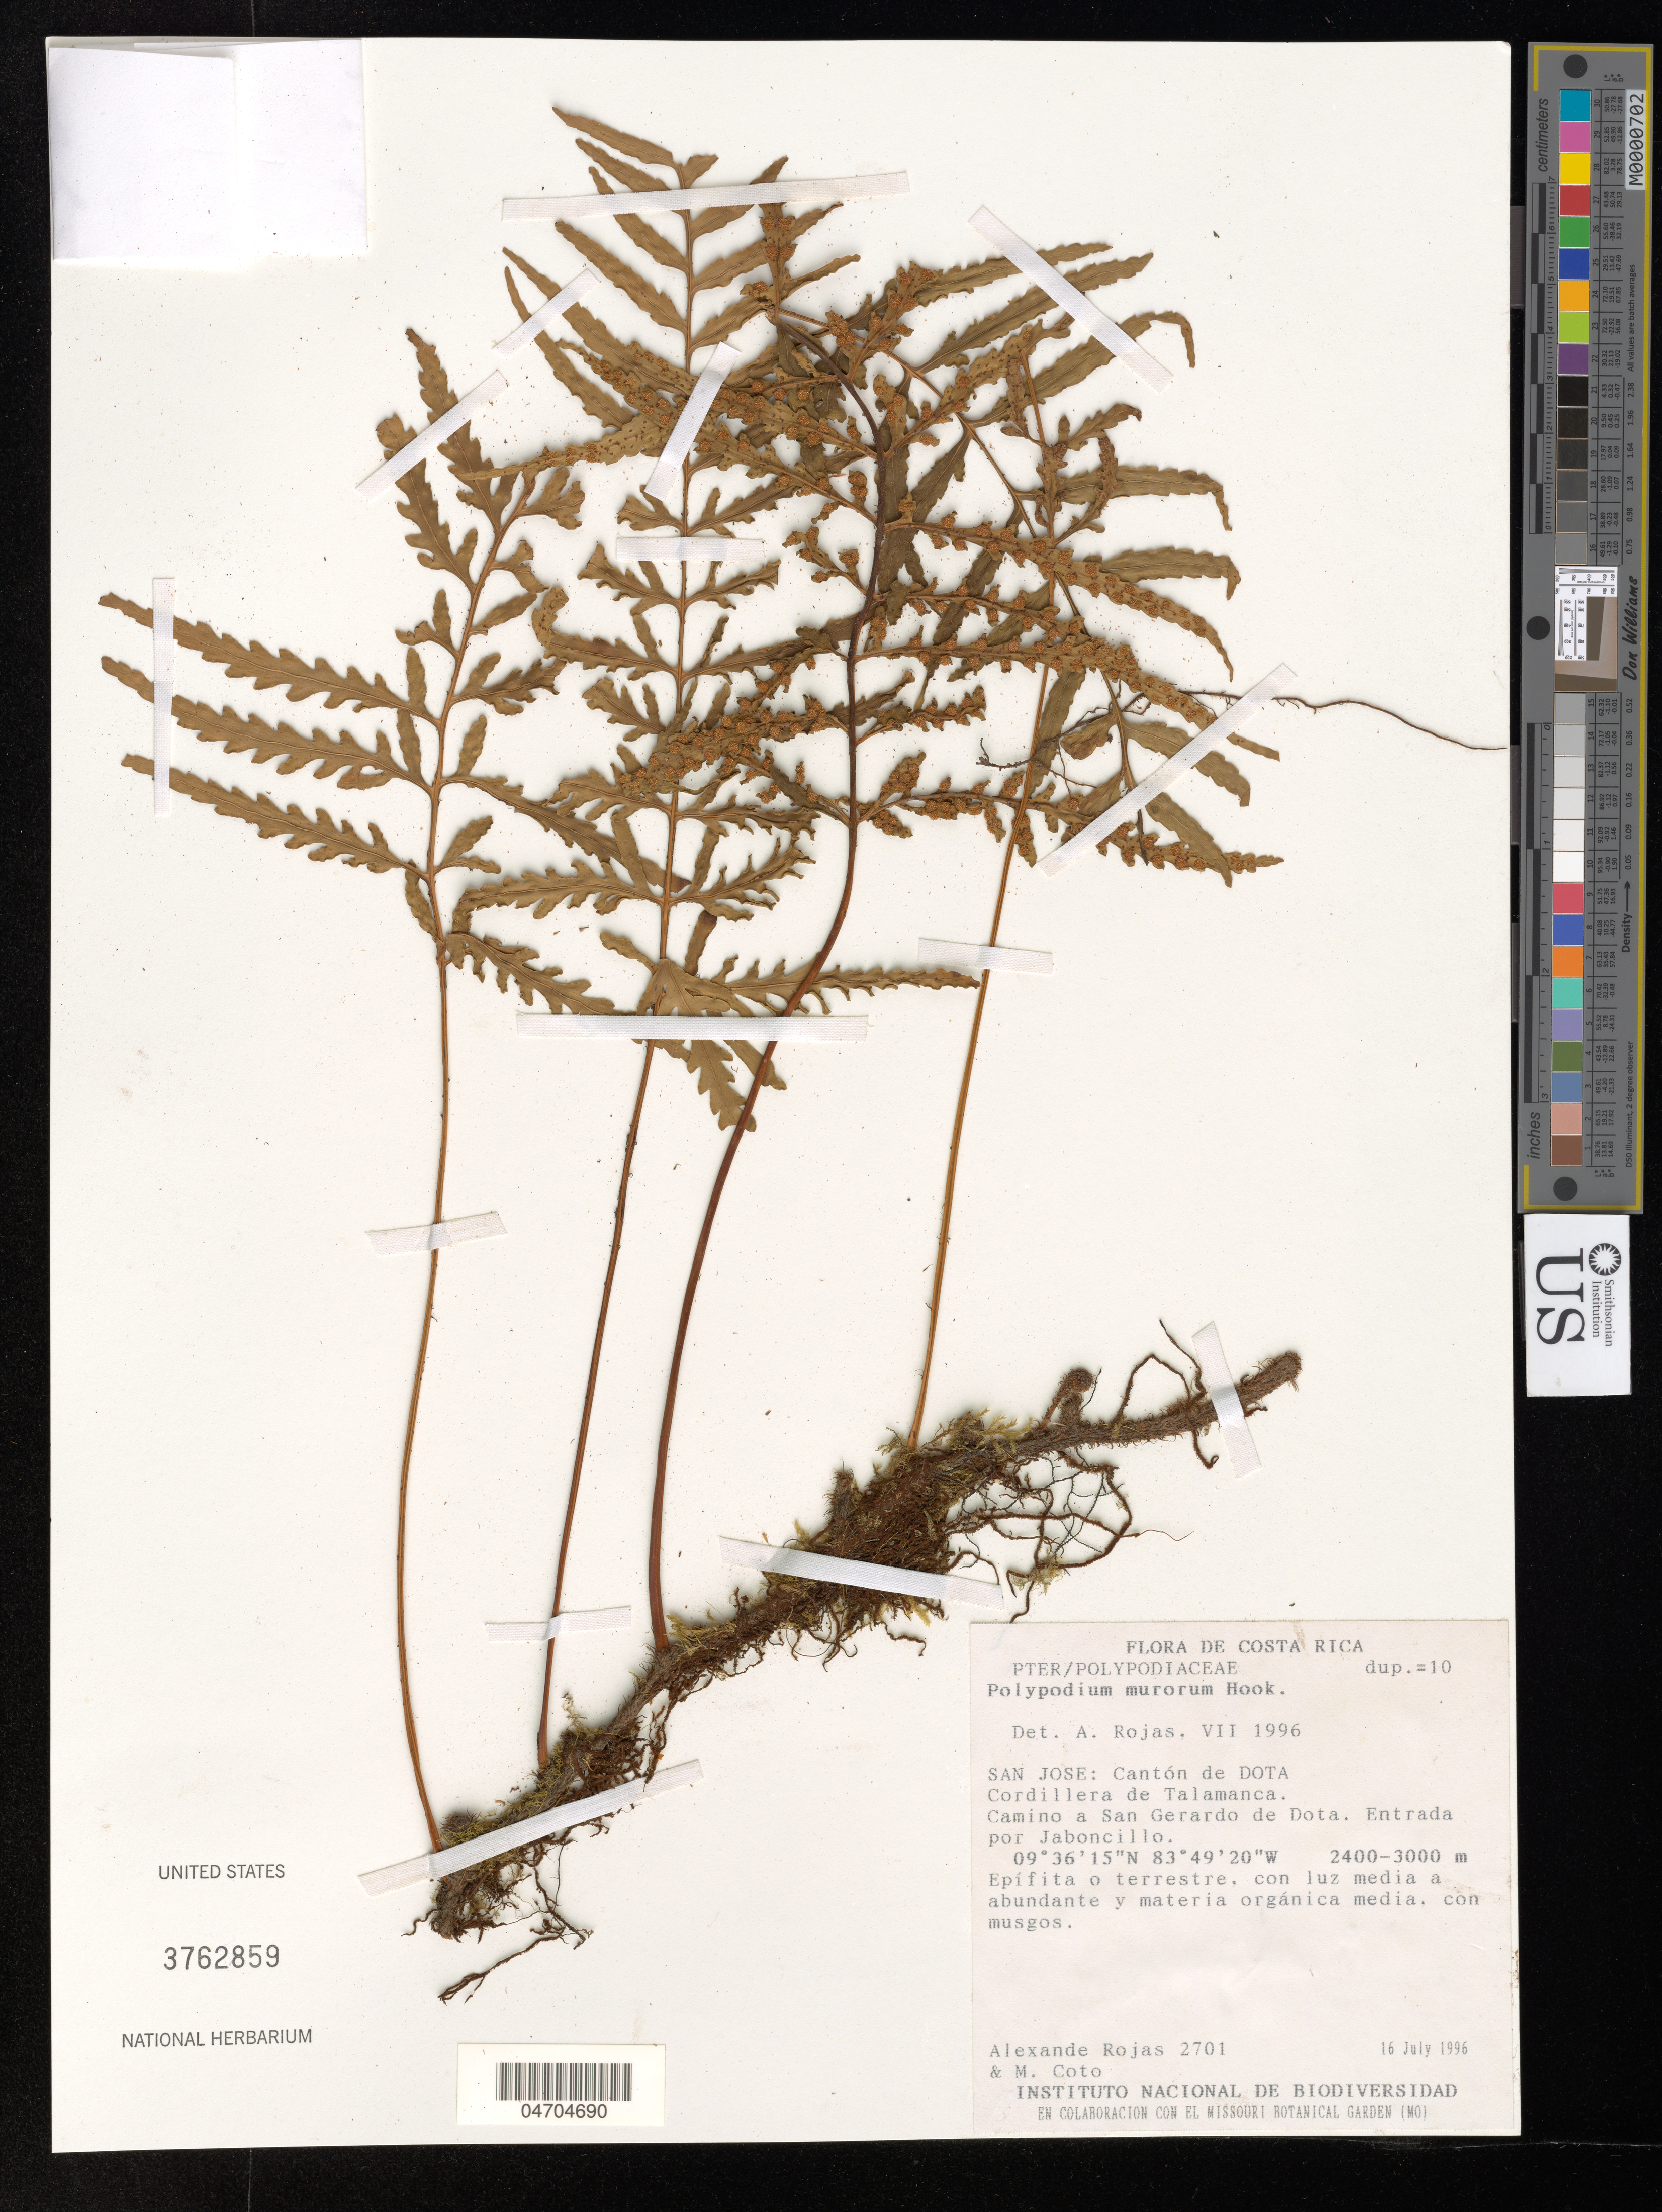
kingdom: Plantae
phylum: Tracheophyta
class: Polypodiopsida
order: Polypodiales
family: Polypodiaceae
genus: Polypodium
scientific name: Polypodium murorum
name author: Hook.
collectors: A. Rojas & M. Blanco Coto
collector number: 2701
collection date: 1996-07-16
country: Costa Rica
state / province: San José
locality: Cantón de DOTA Cordillera de Talamanca. Camino a San Gerardo de Dota. Entrada por Jaboncillo.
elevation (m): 2400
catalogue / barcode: US 3762859